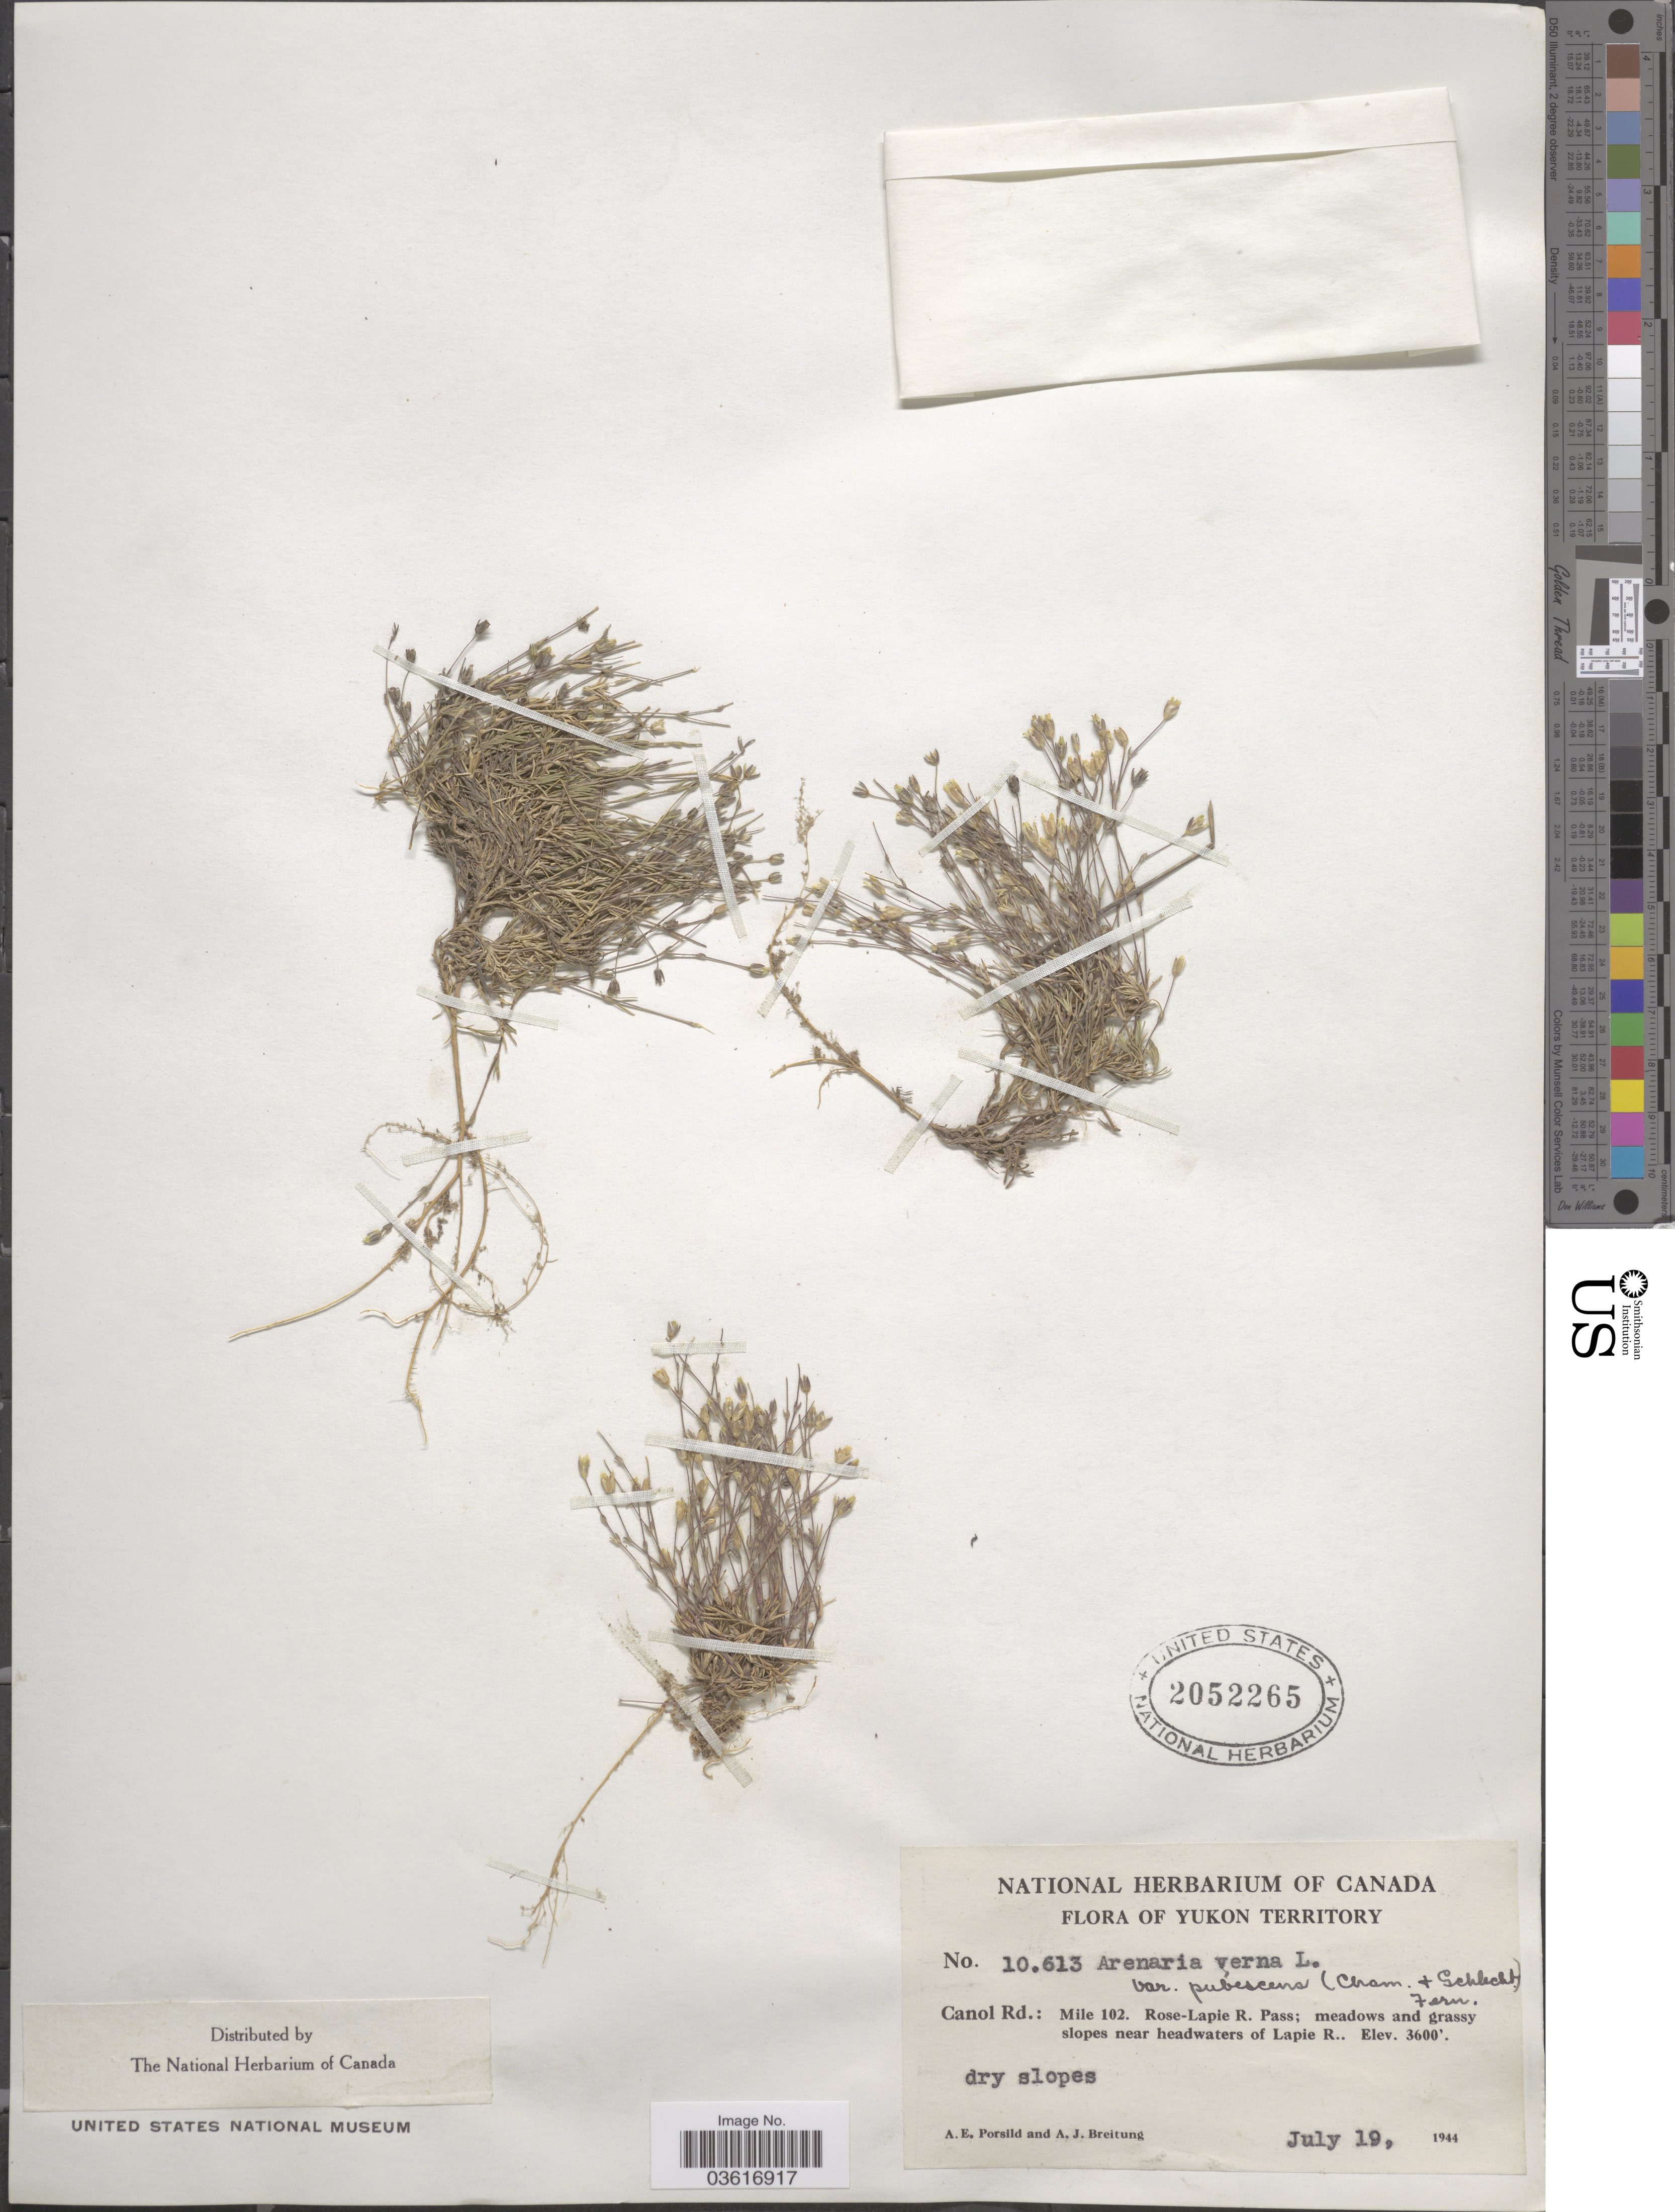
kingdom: Plantae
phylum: Tracheophyta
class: Magnoliopsida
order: Caryophyllales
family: Caryophyllaceae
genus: Minuartia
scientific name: Minuartia verna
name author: (L.) Hiern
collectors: A. E. Porsild & A. Breitung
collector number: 10613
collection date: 1944-07-19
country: Canada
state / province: Yukon Territory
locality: Canol Rd.: Mile 102. Rose-Lapie R. Pass. Slopes near headwaters of Lapie R.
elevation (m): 1097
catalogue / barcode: US 2052265